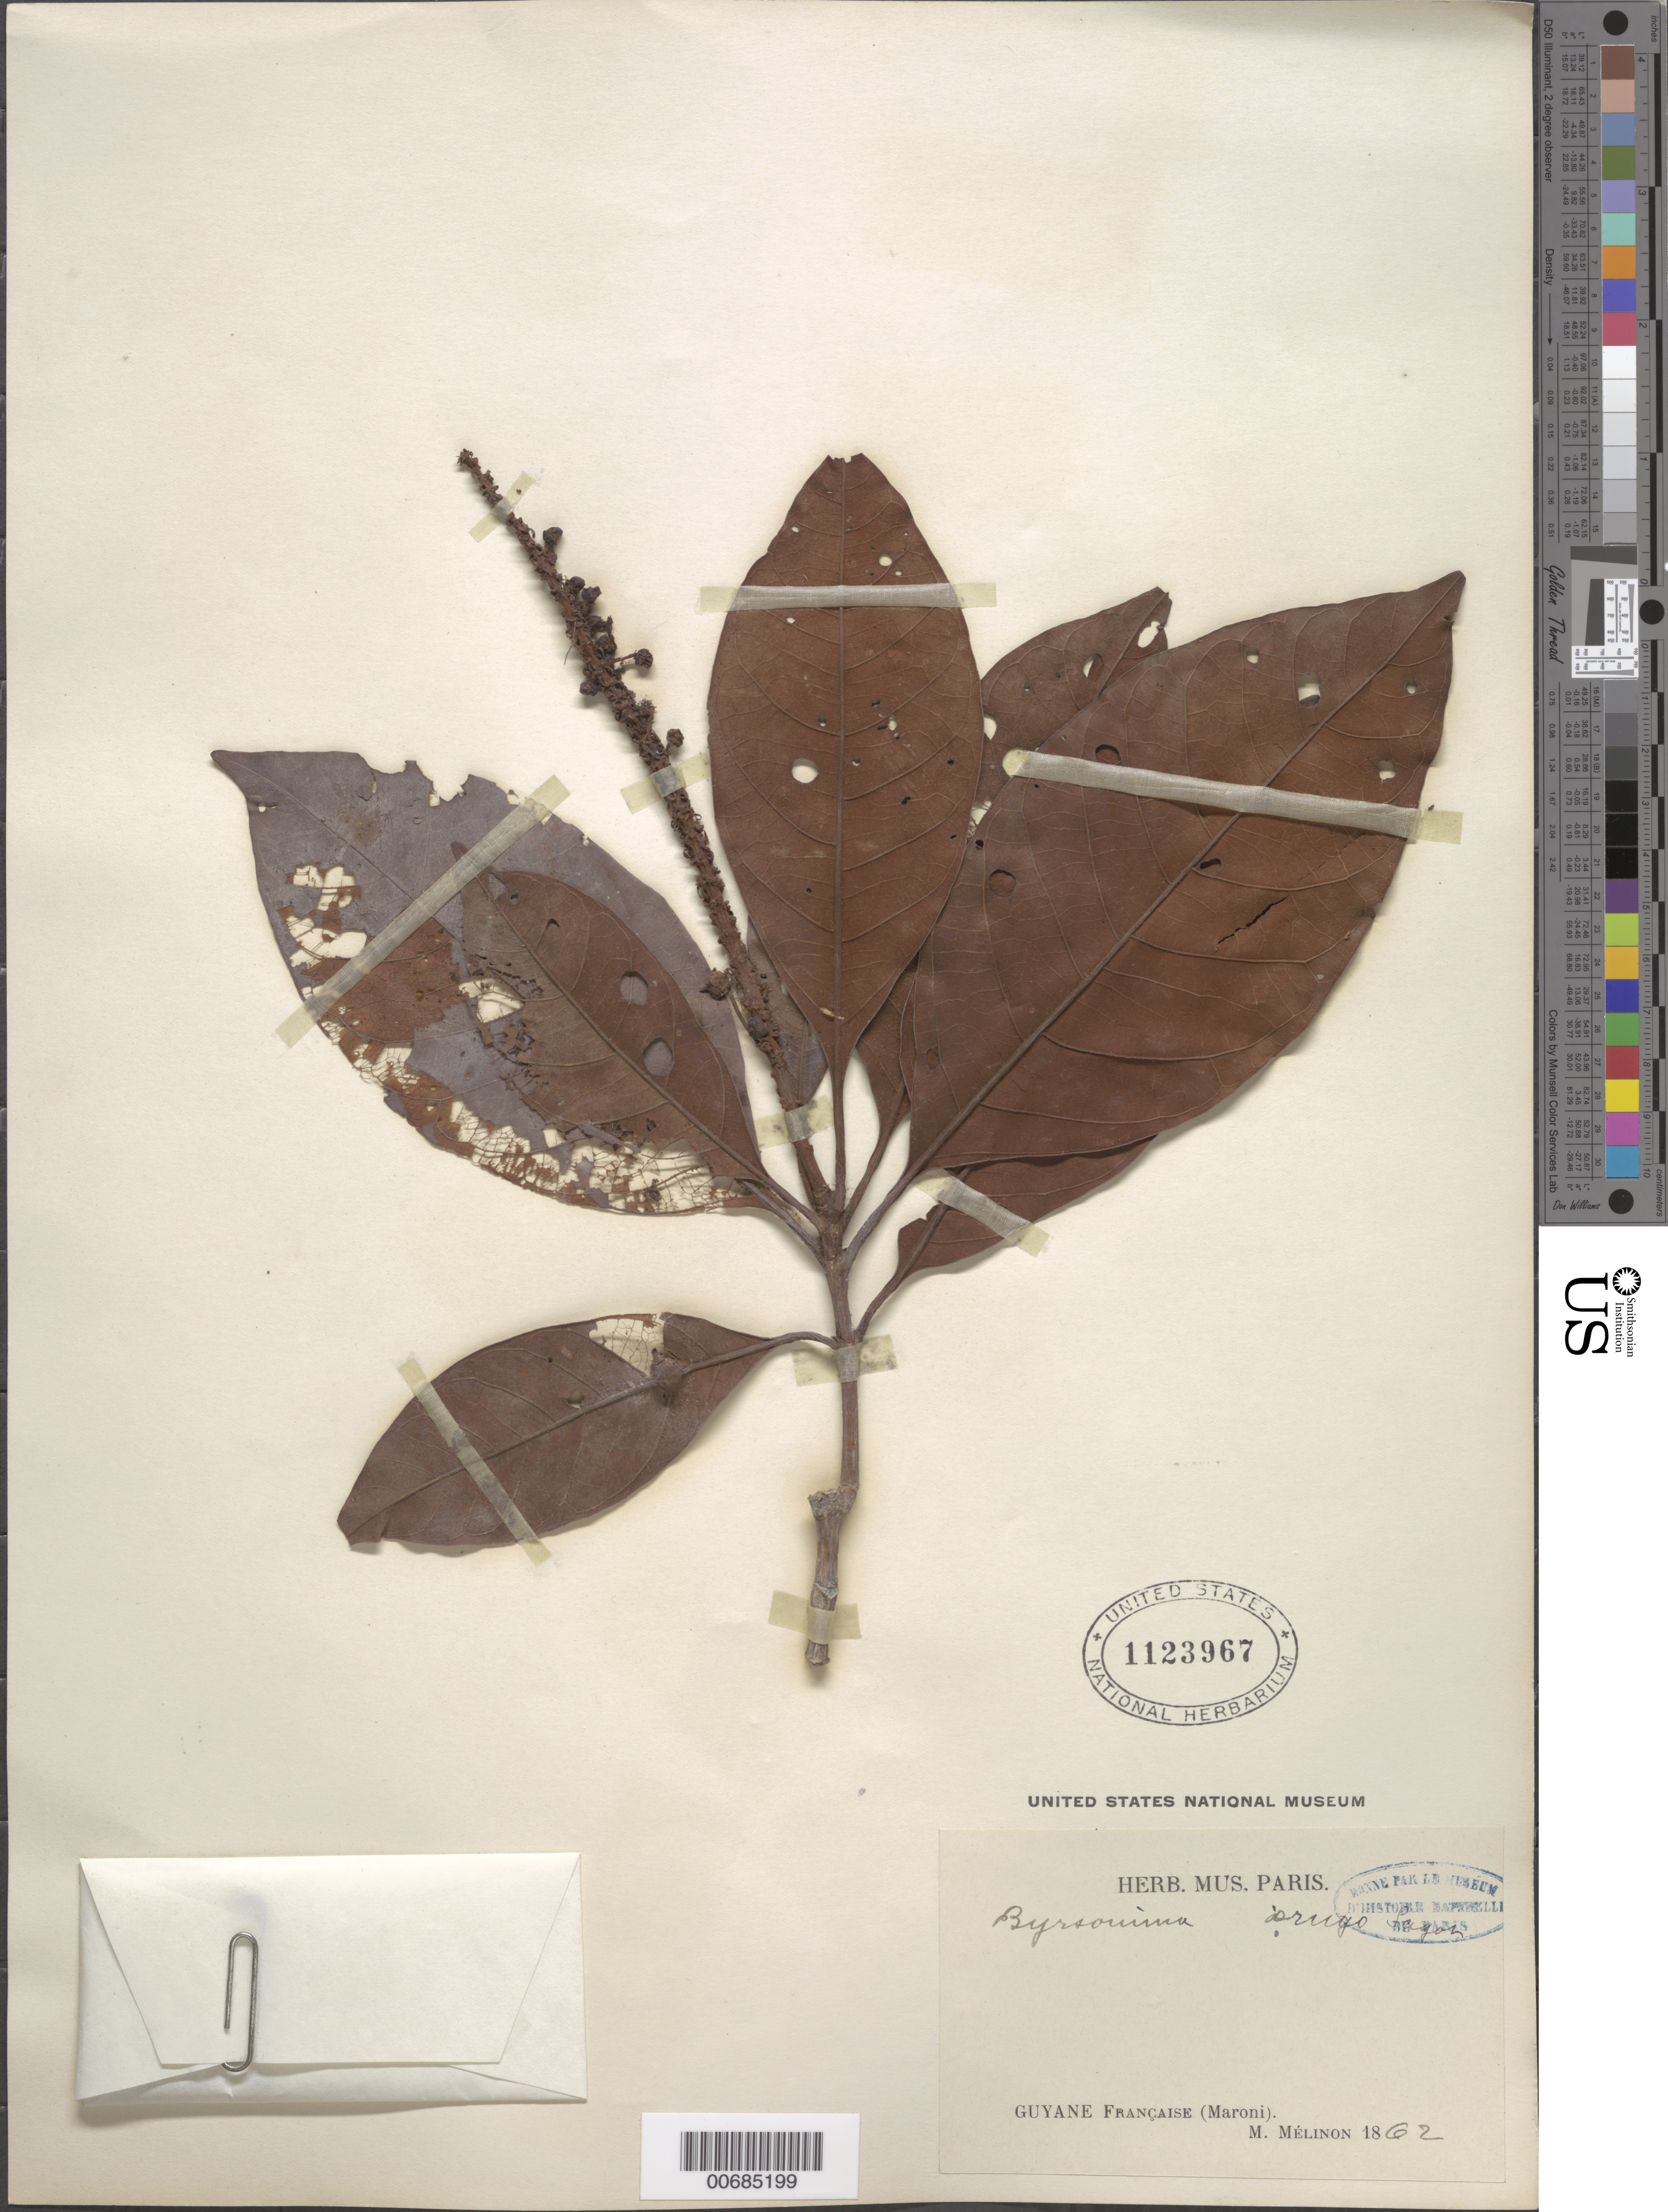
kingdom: Plantae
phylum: Tracheophyta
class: Magnoliopsida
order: Malpighiales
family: Malpighiaceae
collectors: E. Mélinon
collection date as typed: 1862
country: French Guiana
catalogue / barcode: US 1123967